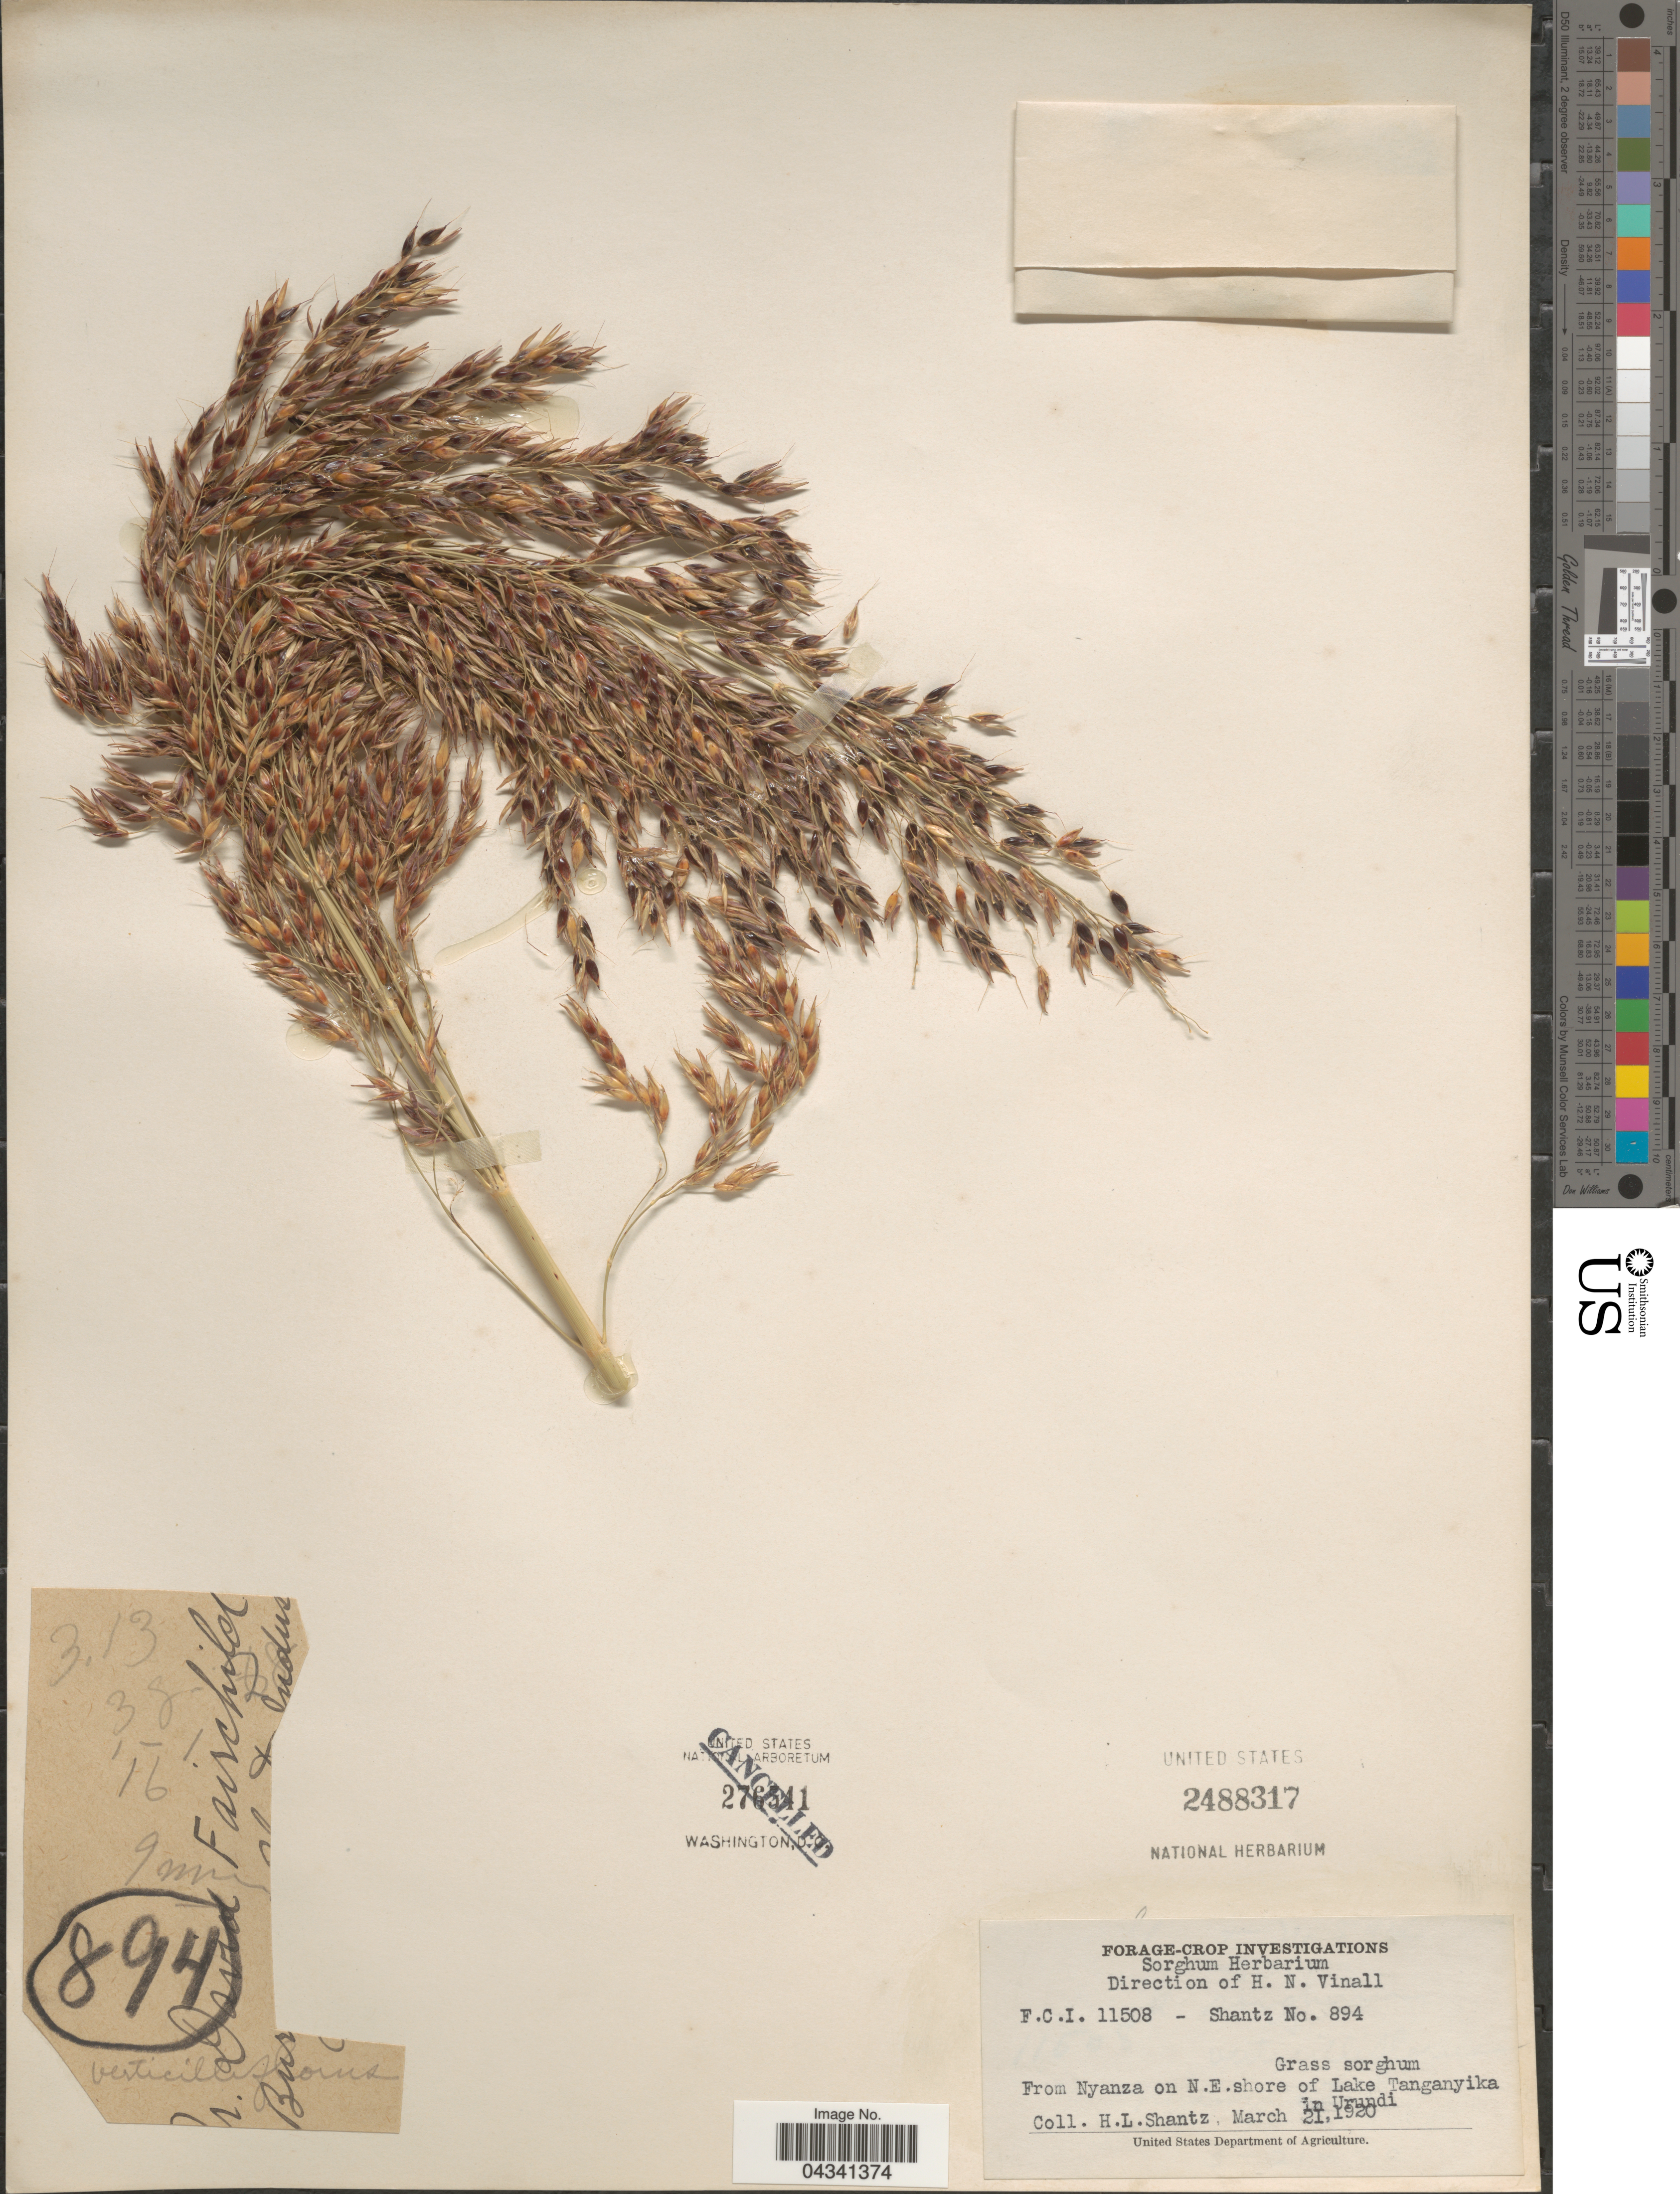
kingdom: Plantae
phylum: Tracheophyta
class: Liliopsida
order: Poales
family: Poaceae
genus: Sorghum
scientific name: Sorghum arundinaceum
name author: (Desv.) Stapf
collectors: H. Shantz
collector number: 894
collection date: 1920-03-21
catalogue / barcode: US 2488317